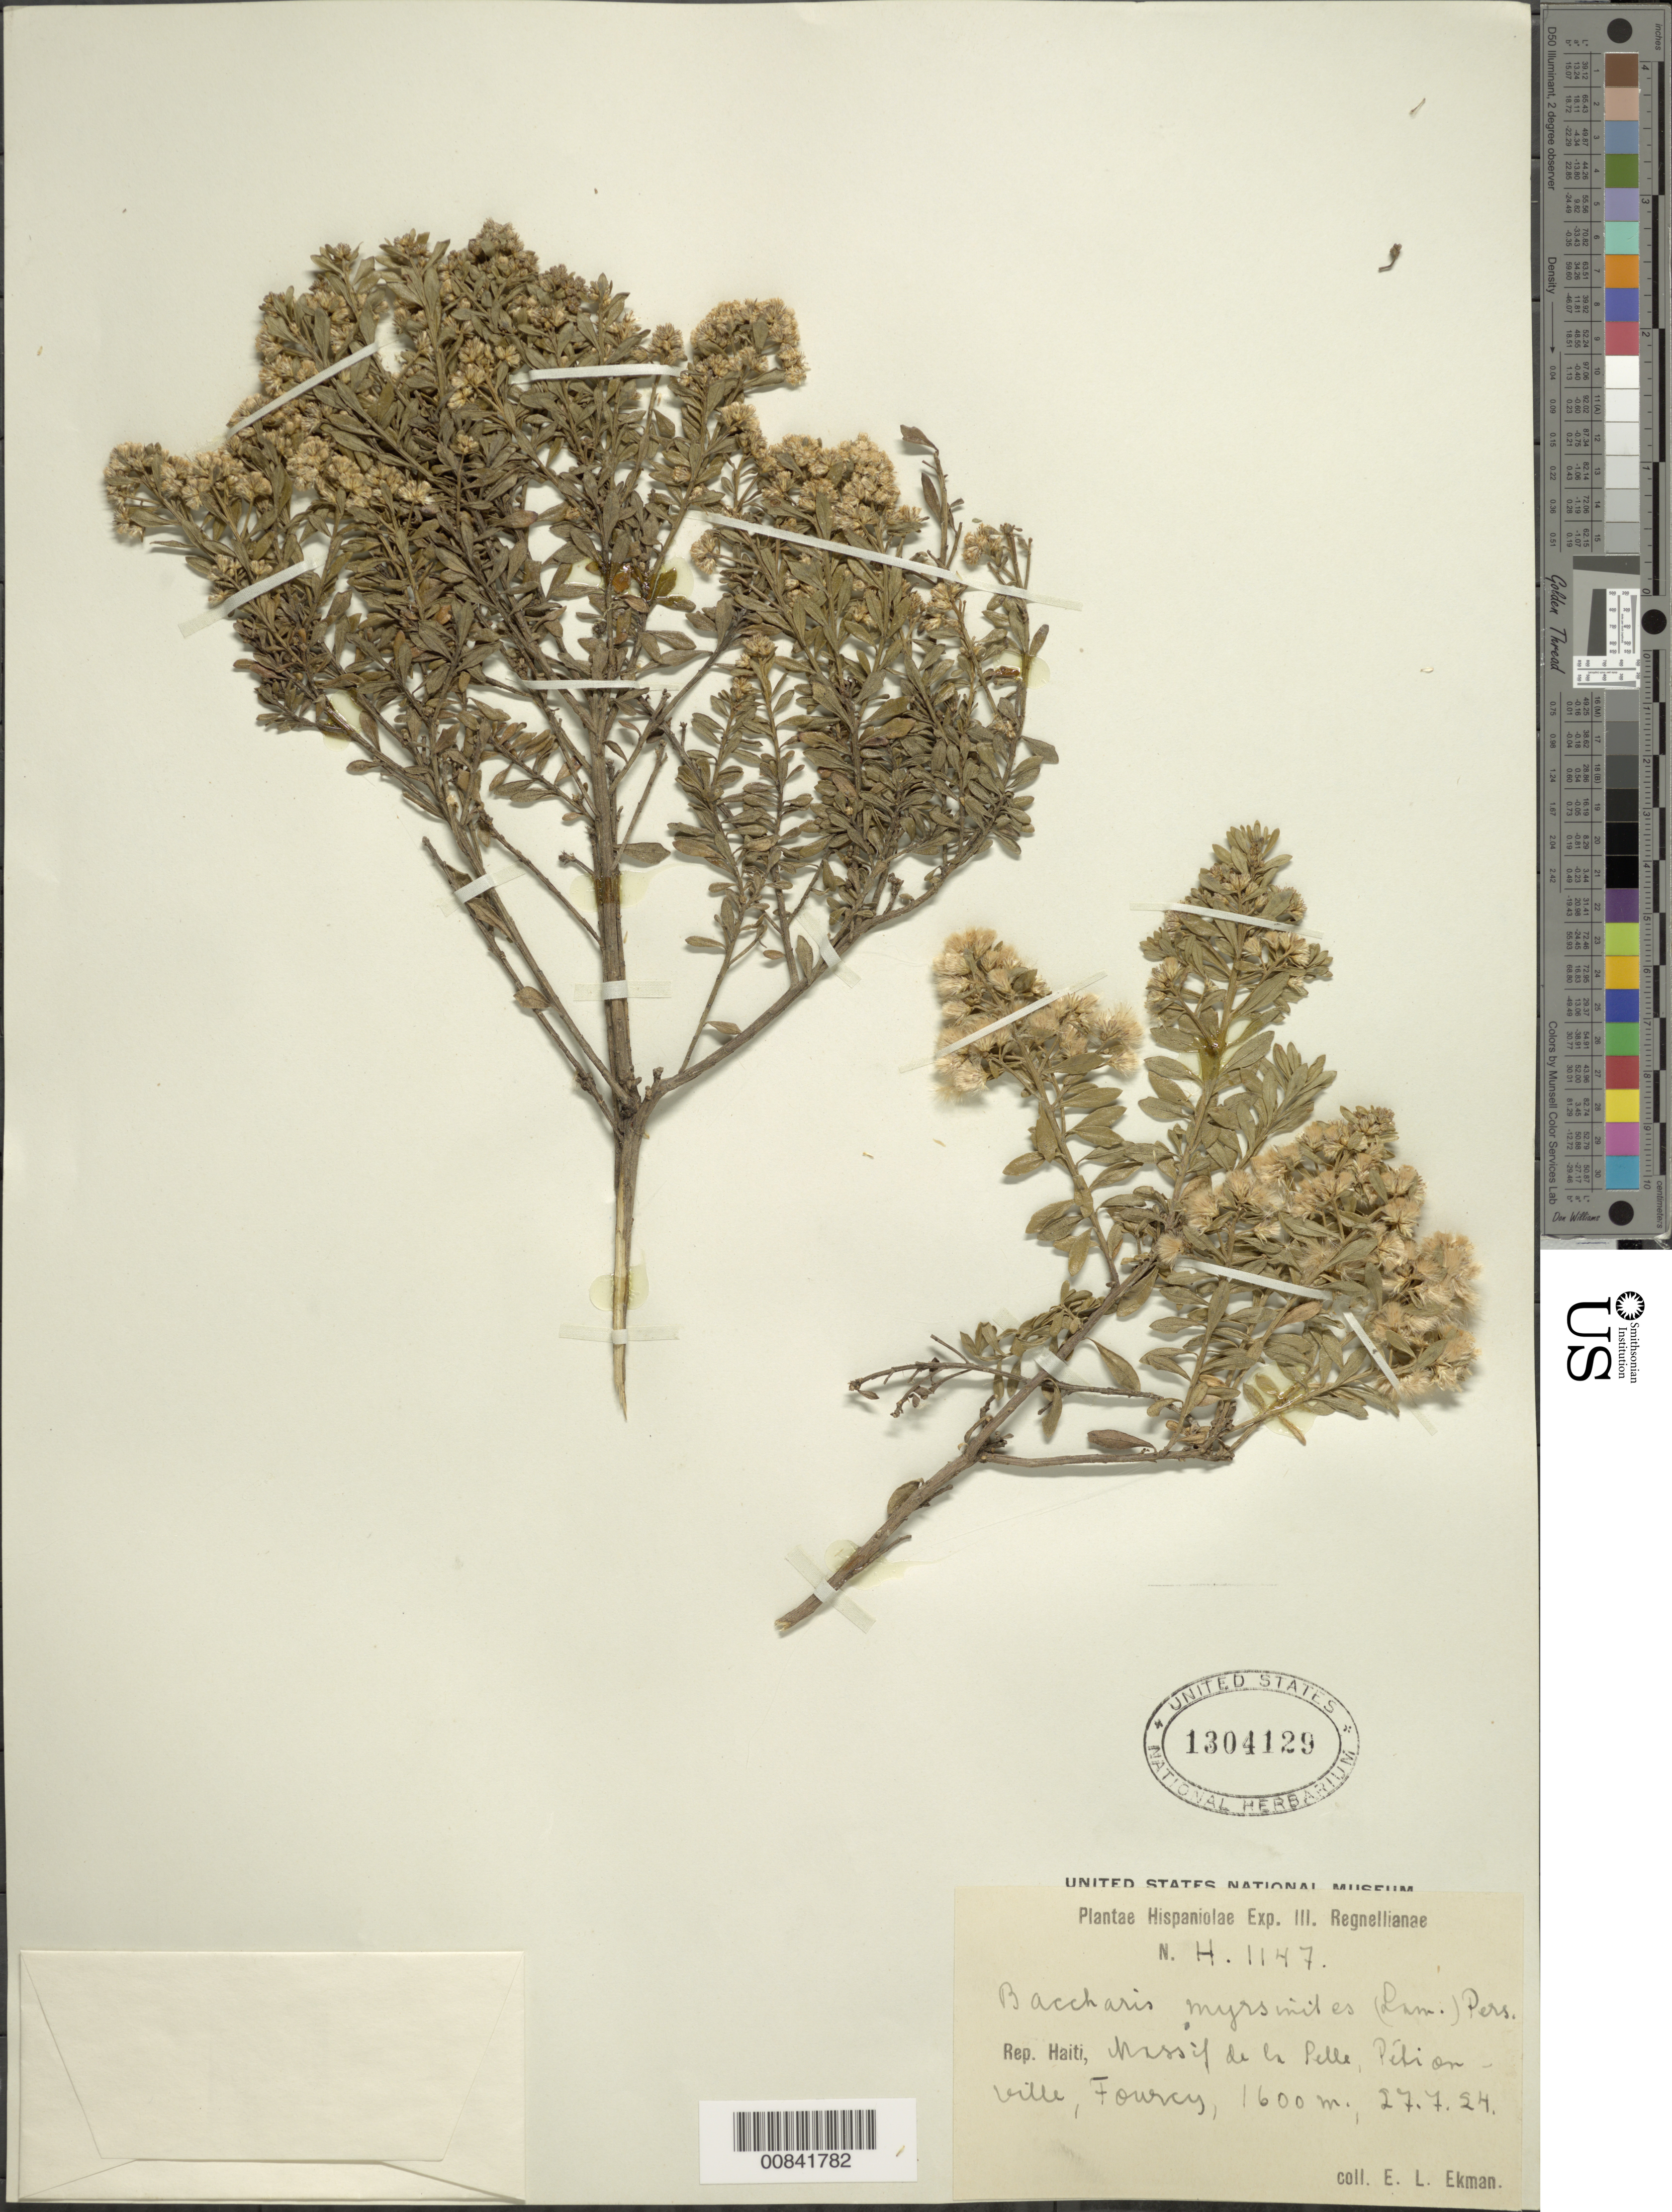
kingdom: Plantae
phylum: Tracheophyta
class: Magnoliopsida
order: Asterales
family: Asteraceae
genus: Baccharis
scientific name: Baccharis myrsinites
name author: Pers.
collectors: E. L. Ekman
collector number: H 1147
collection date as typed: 27 Jul 1924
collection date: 1924-07-27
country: Haiti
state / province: Ouest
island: Hispaniola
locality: Massif de la Selle, Pétionville, Fourcy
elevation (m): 1600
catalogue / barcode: US 1304129